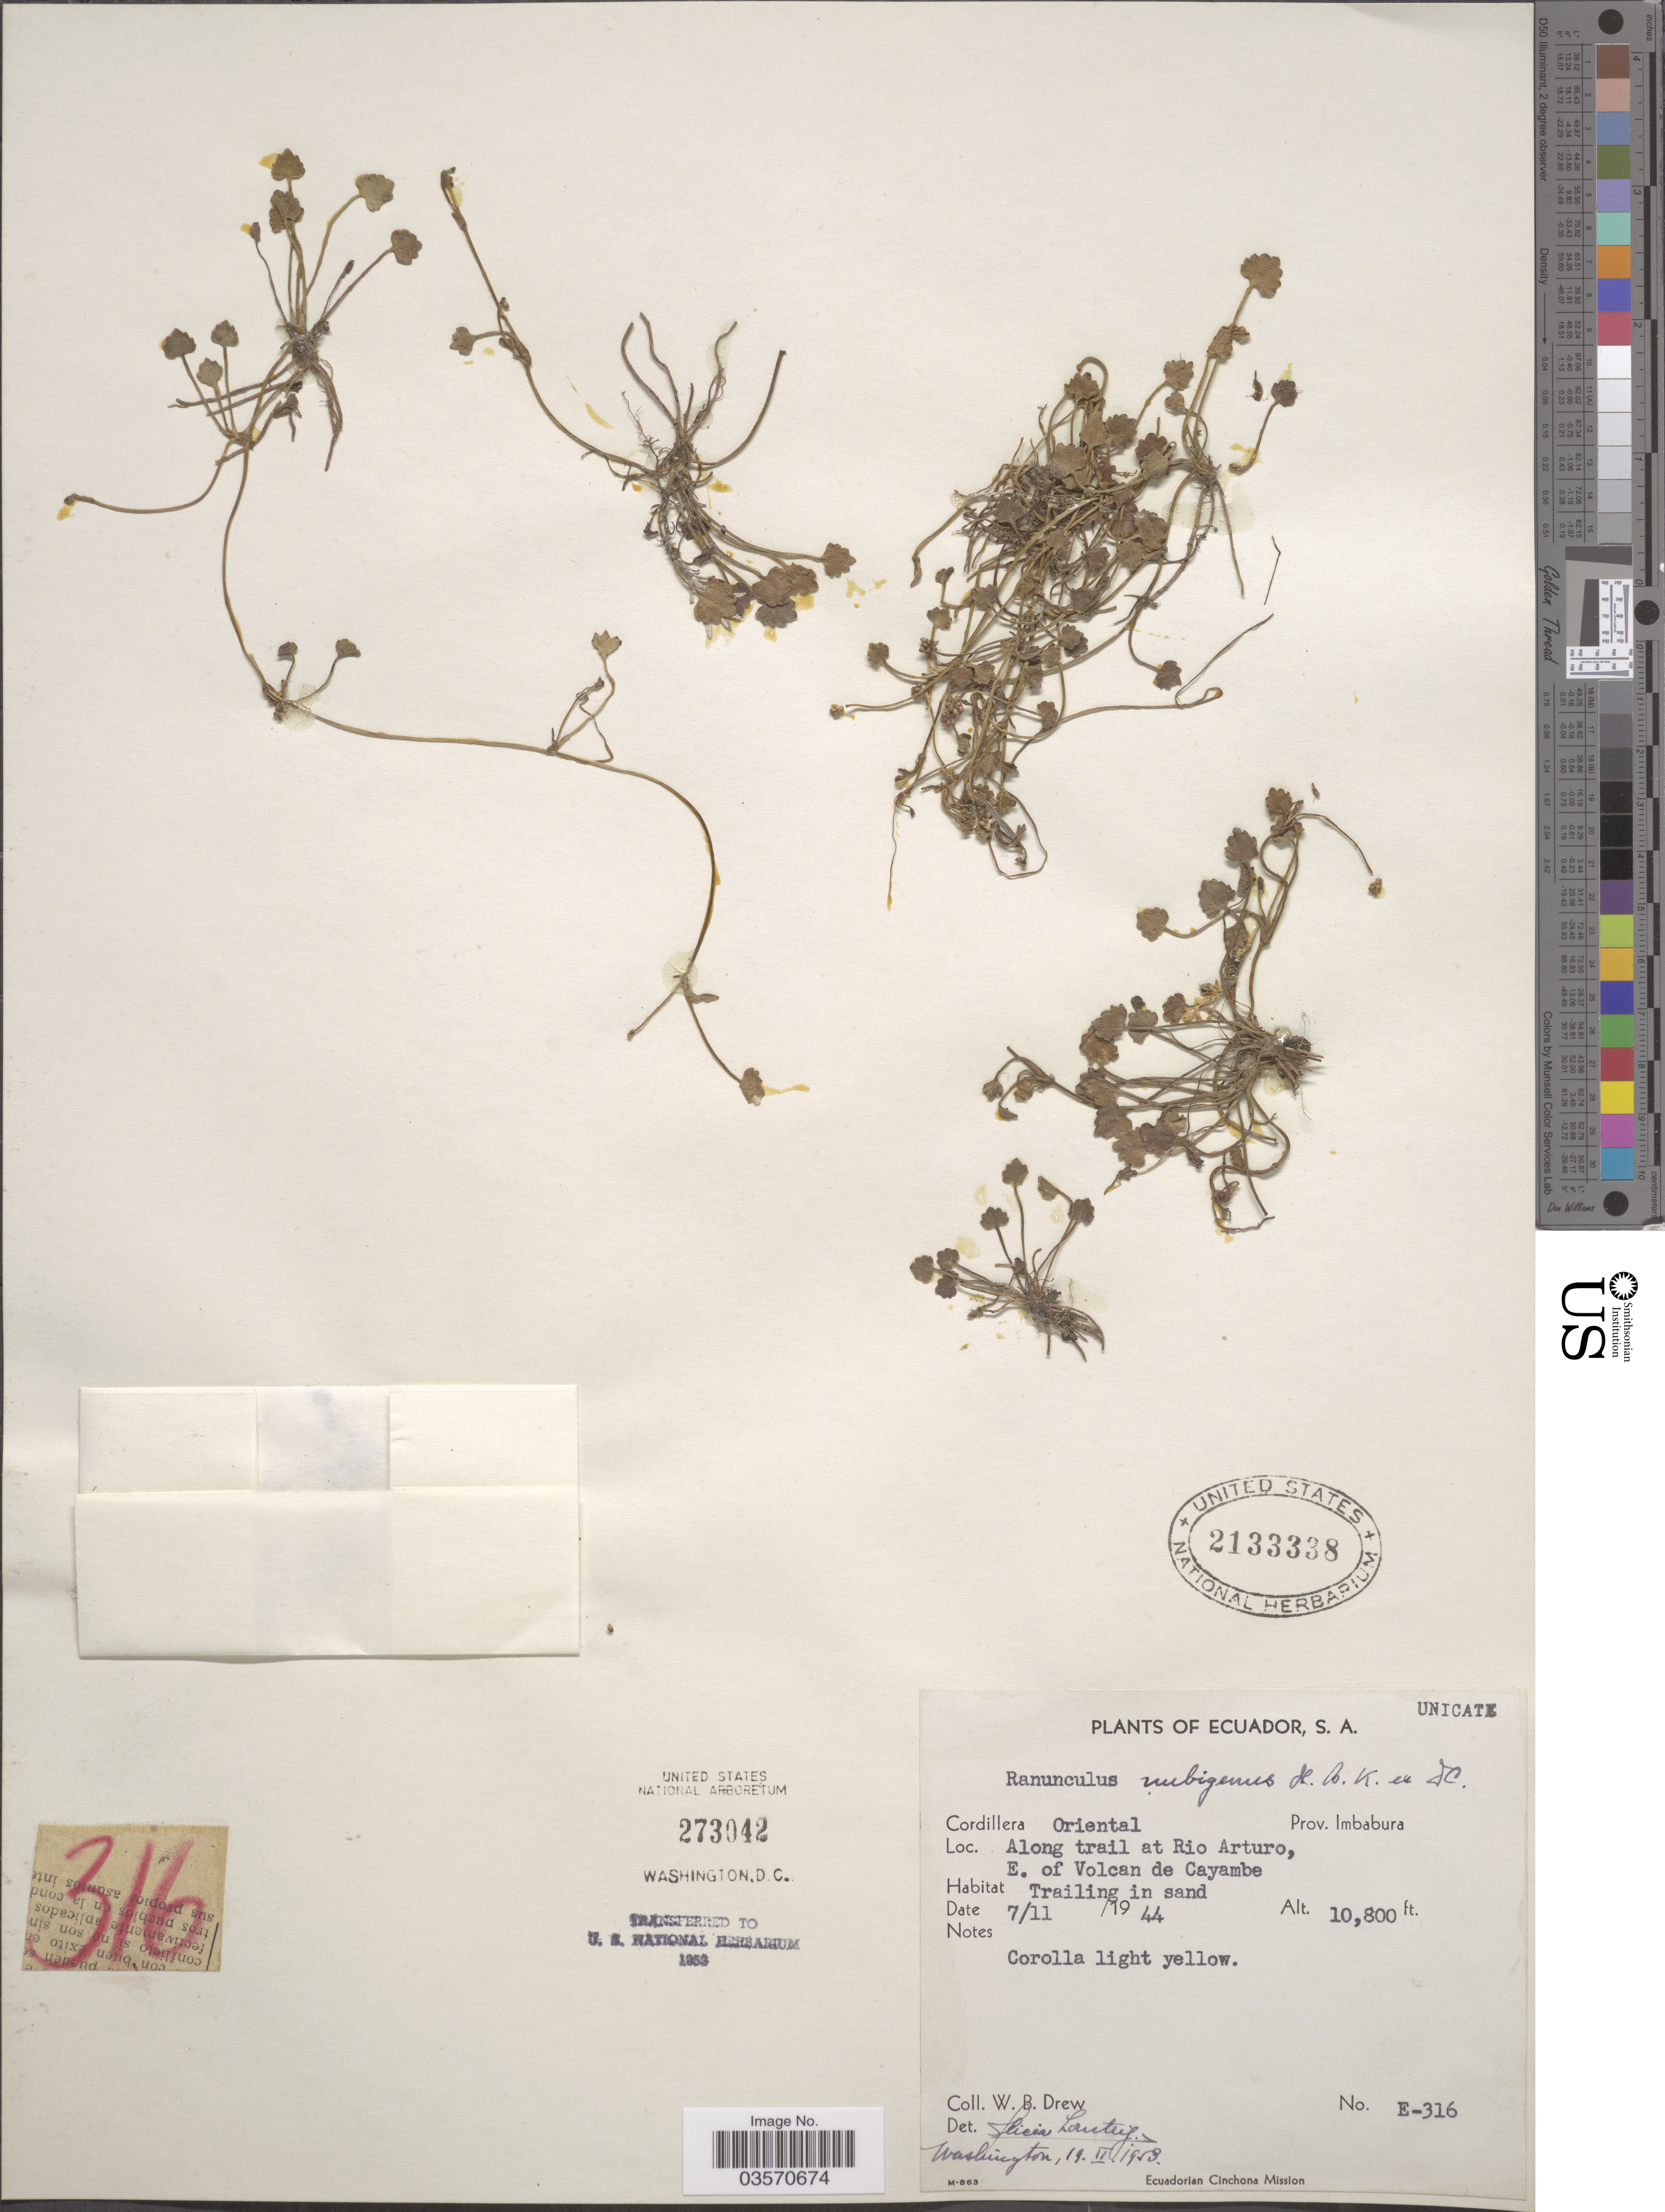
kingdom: Plantae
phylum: Tracheophyta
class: Magnoliopsida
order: Ranunculales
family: Ranunculaceae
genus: Ranunculus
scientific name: Ranunculus nubigenus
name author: Humb. et al. ex DC.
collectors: W. B. Drew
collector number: E-316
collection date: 1944-11-07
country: Ecuador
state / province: Imbabura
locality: Cordillera Oriental. Along trail at Rio Arturo, E. of Volcan de Cayambe.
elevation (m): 3292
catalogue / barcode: US 2133338